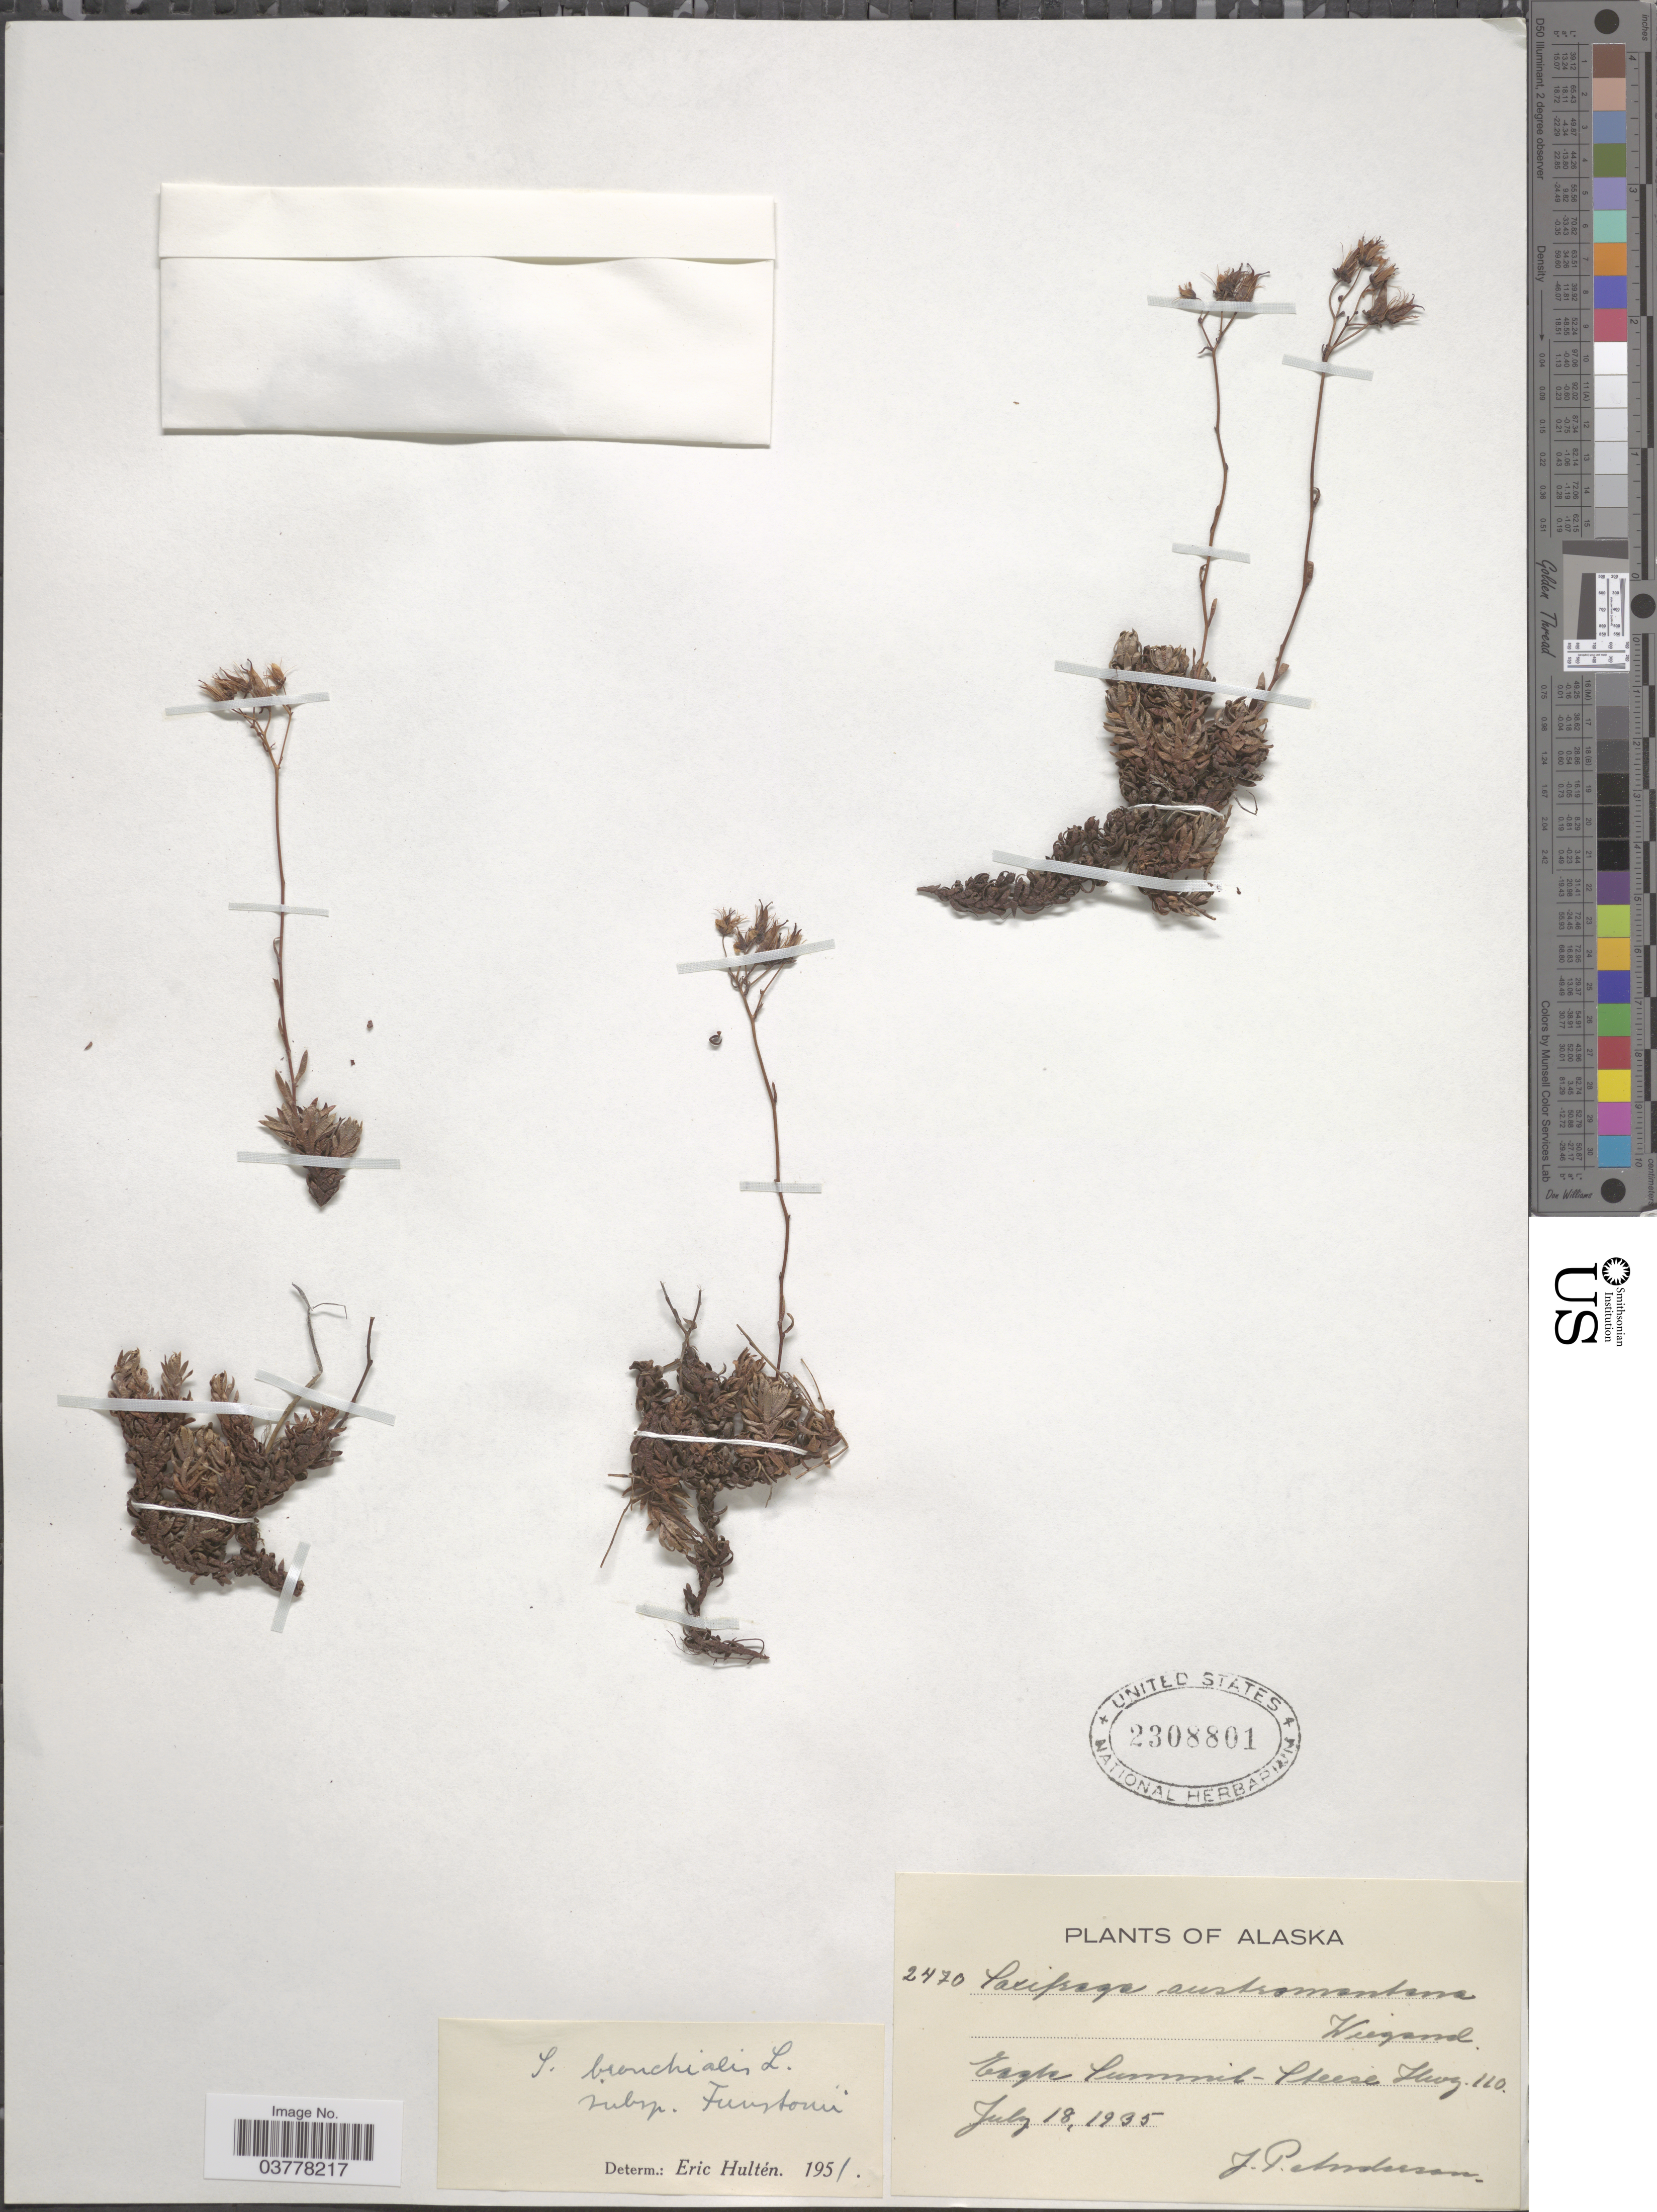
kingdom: Plantae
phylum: Tracheophyta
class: Magnoliopsida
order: Saxifragales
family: Saxifragaceae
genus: Saxifraga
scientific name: Saxifraga bronchialis subsp. funstonii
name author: (Small) Hultén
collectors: J. P. Anderson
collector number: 2470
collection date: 1935-07-18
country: United States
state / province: Alaska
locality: Eagle Summit - Steese Hwy. 110.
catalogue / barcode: US 2308801